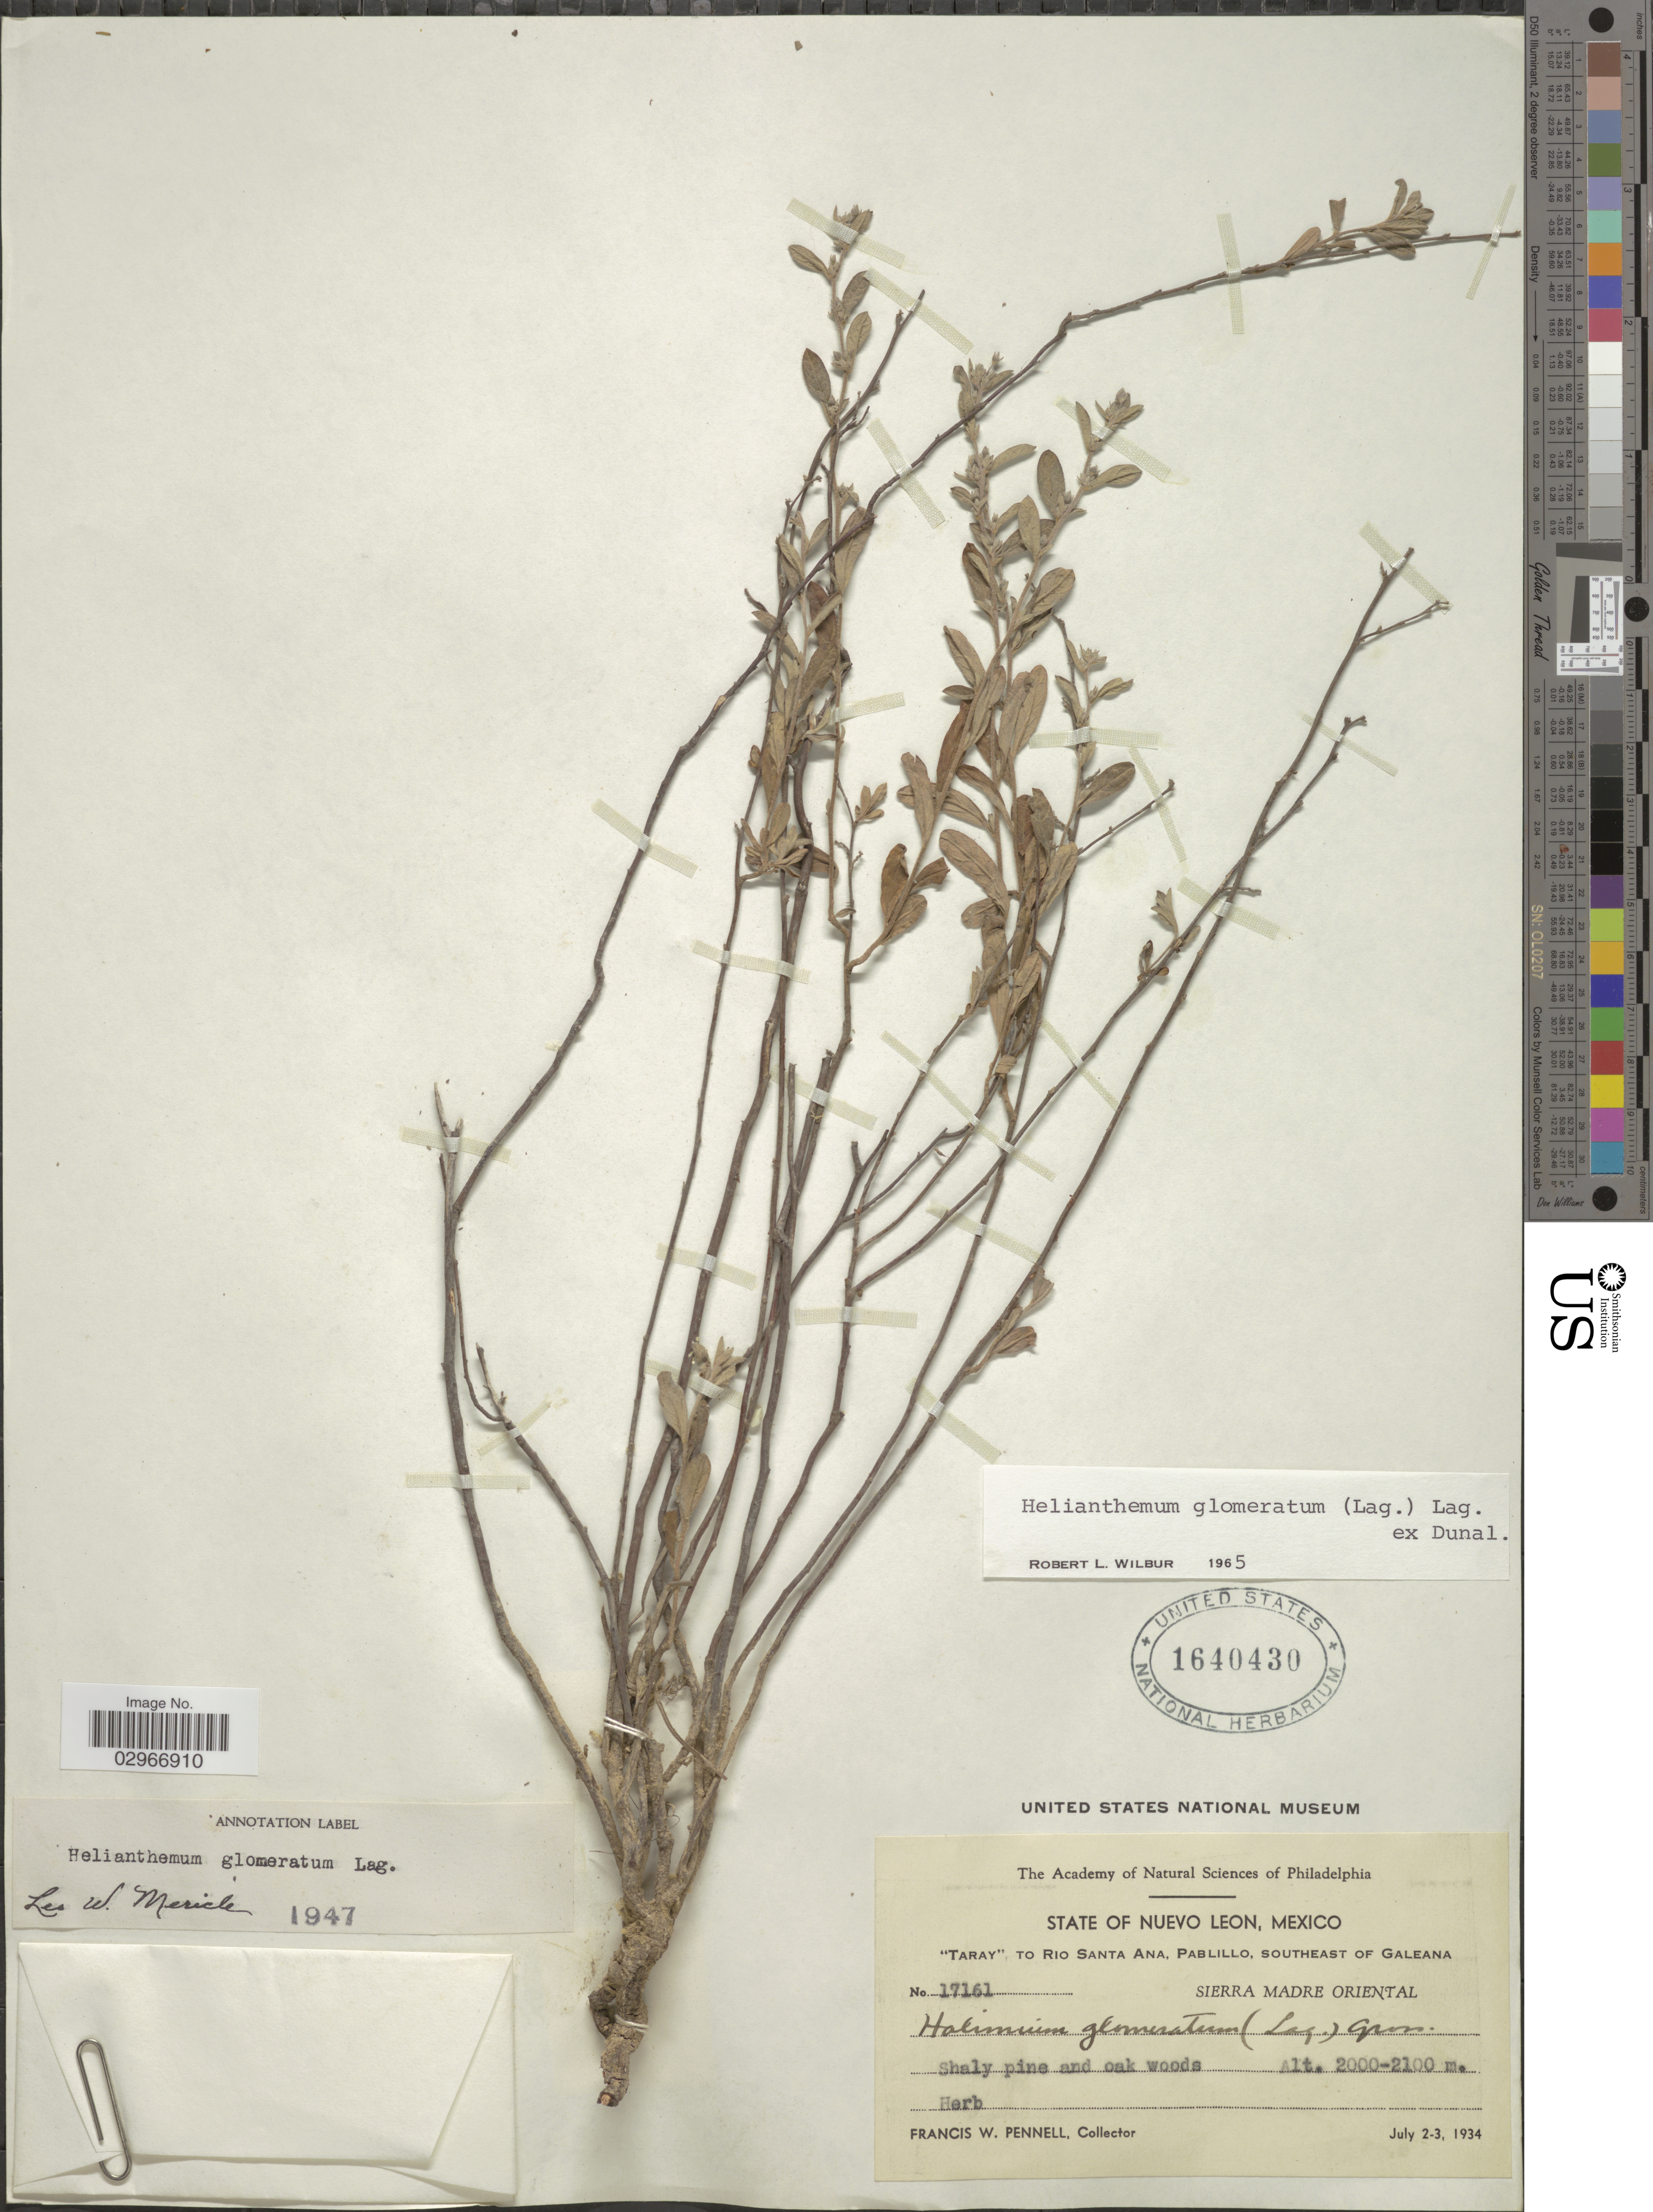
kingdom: Plantae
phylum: Tracheophyta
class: Magnoliopsida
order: Malvales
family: Cistaceae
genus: Helianthemum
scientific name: Helianthemum glomeratum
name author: (Lag.) Lag. ex Dunal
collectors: F. W. Pennell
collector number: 17161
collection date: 1934-07-02/1934-07-03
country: Mexico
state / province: Nuevo León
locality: Taray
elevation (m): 2000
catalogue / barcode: US 1640430